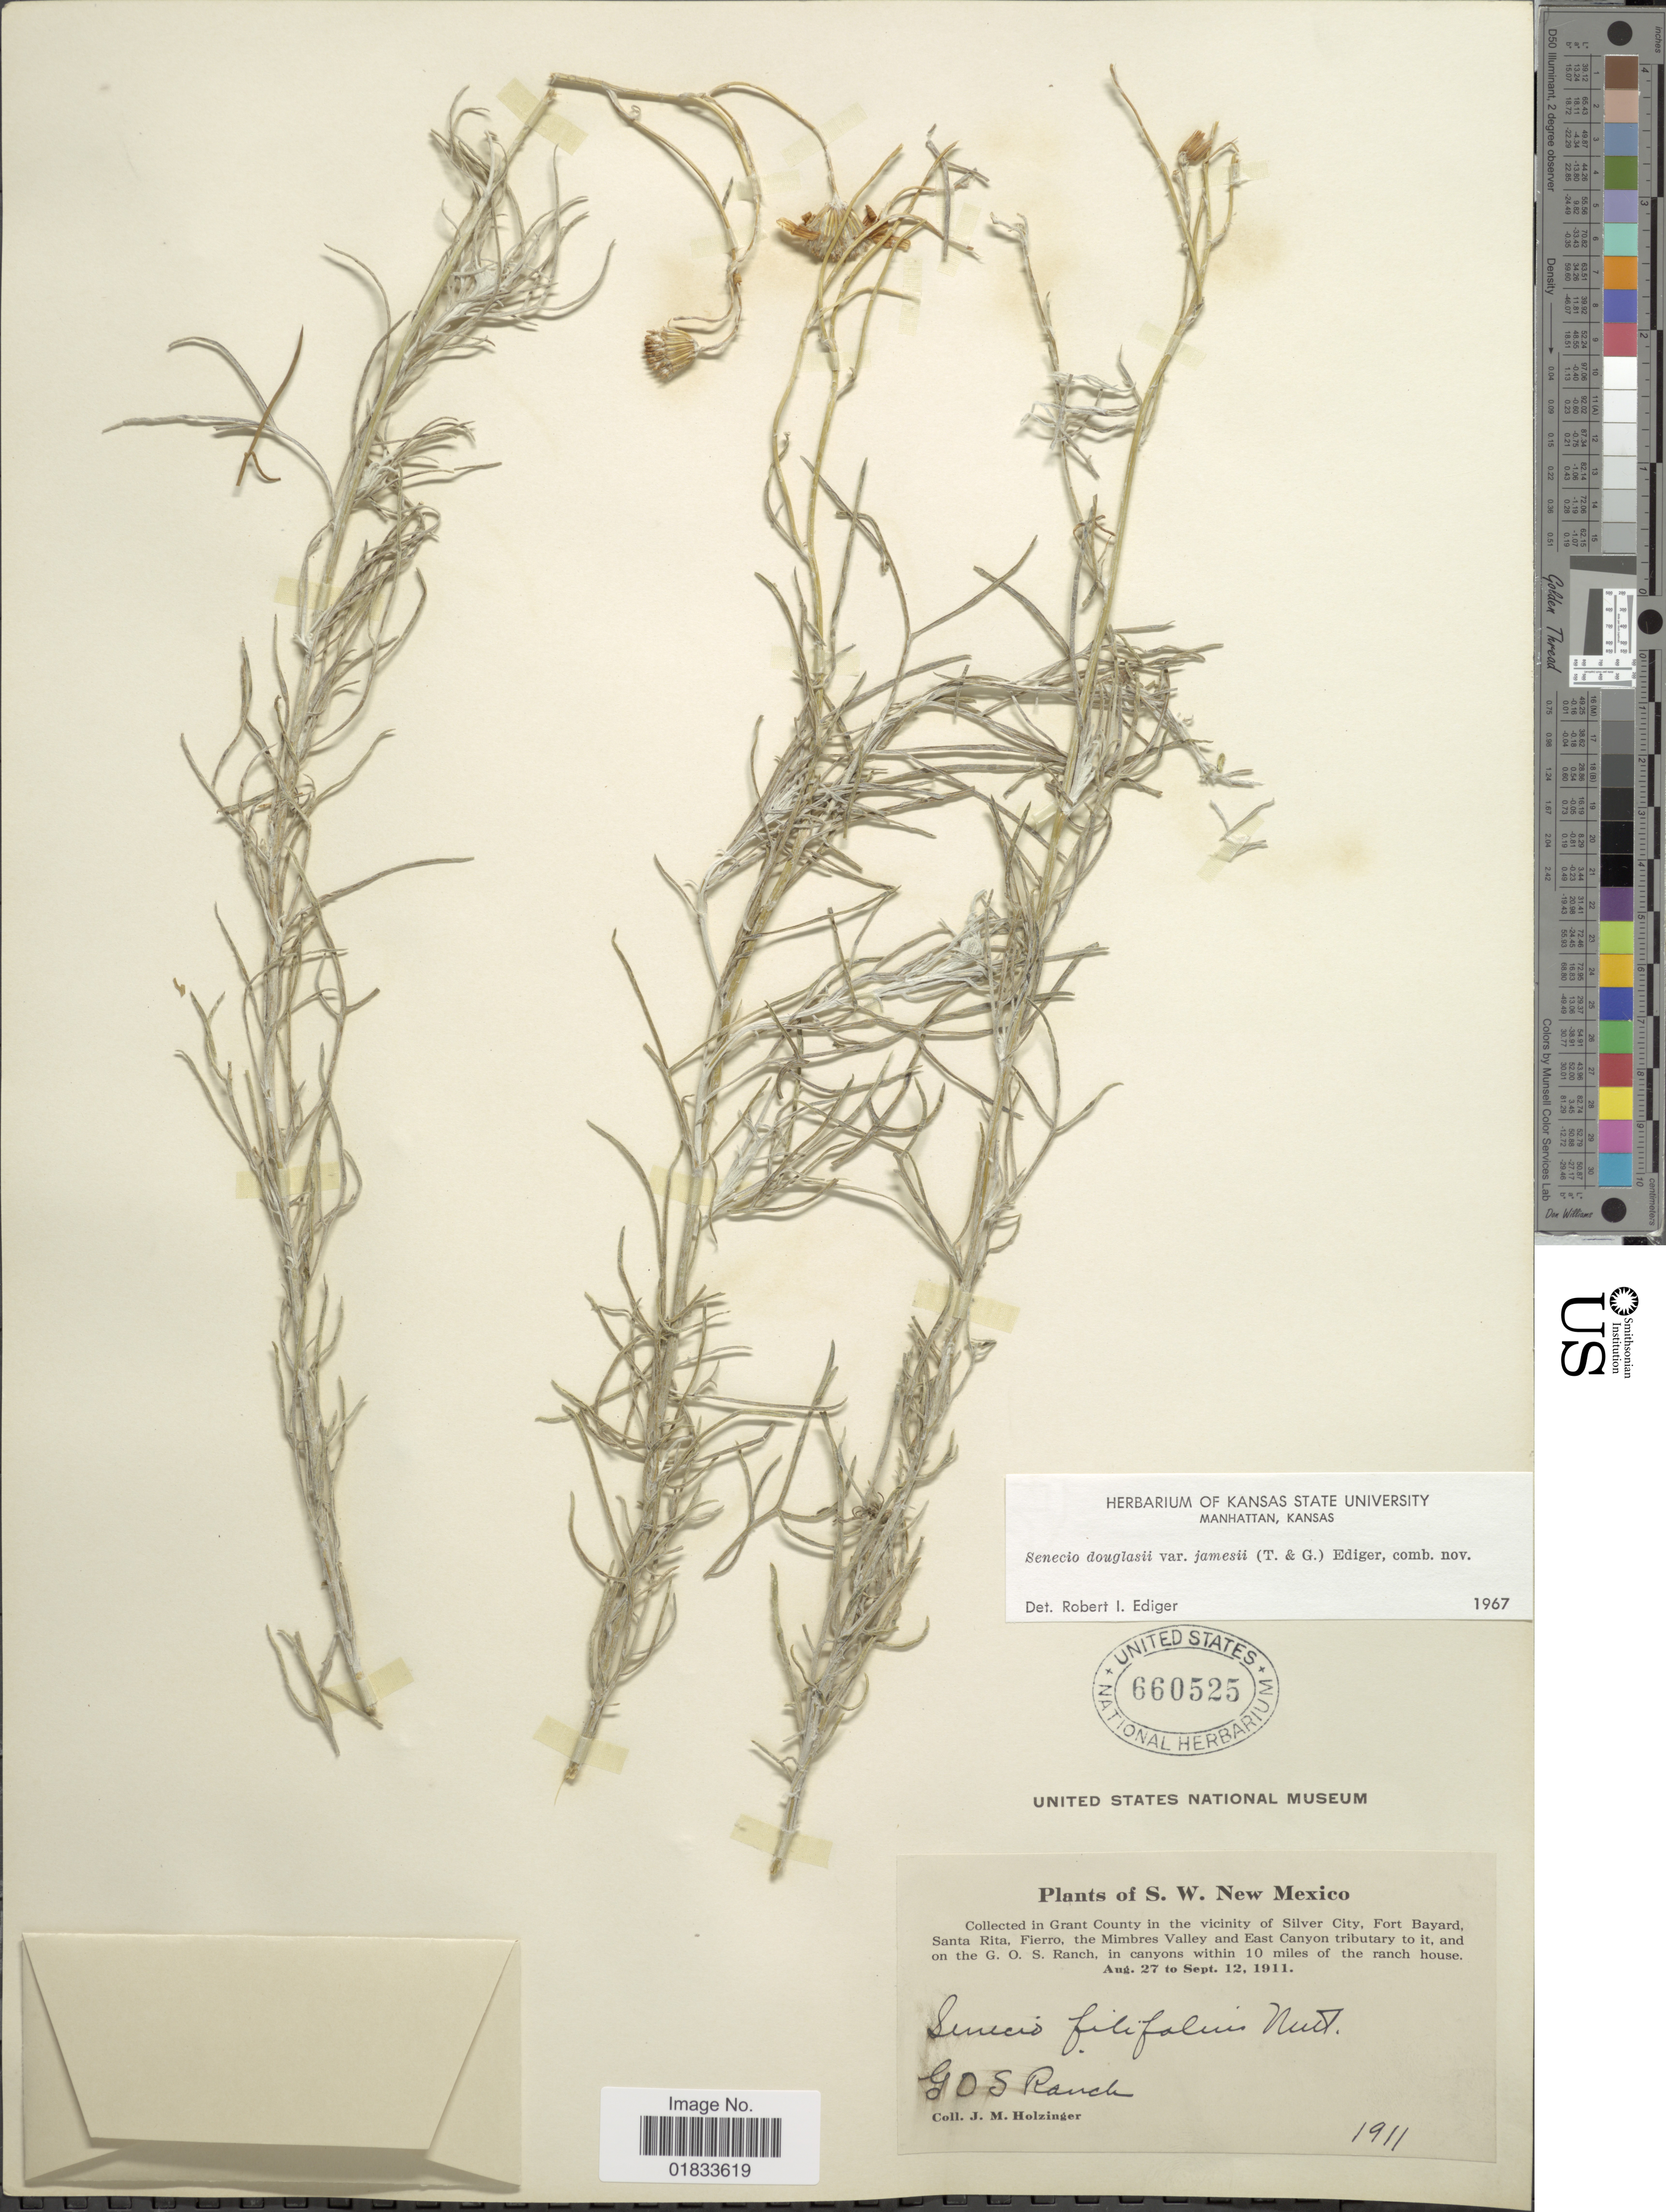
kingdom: Plantae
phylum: Tracheophyta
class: Magnoliopsida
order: Asterales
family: Asteraceae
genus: Senecio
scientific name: Senecio flaccidus var. flaccidus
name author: Less.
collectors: J. M. Holzinger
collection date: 1911-08-27/1911-09-12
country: United States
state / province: New Mexico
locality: Grant County in the vicinity of Silver City, Fort Bayard, Santa Rita, Fierro, the Mimbres Valley and East Canyon tributary to it, and on the G.O.S. Ranch, in canyons within 10 miles of the ranch house, GOS Ranch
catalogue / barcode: US 660525